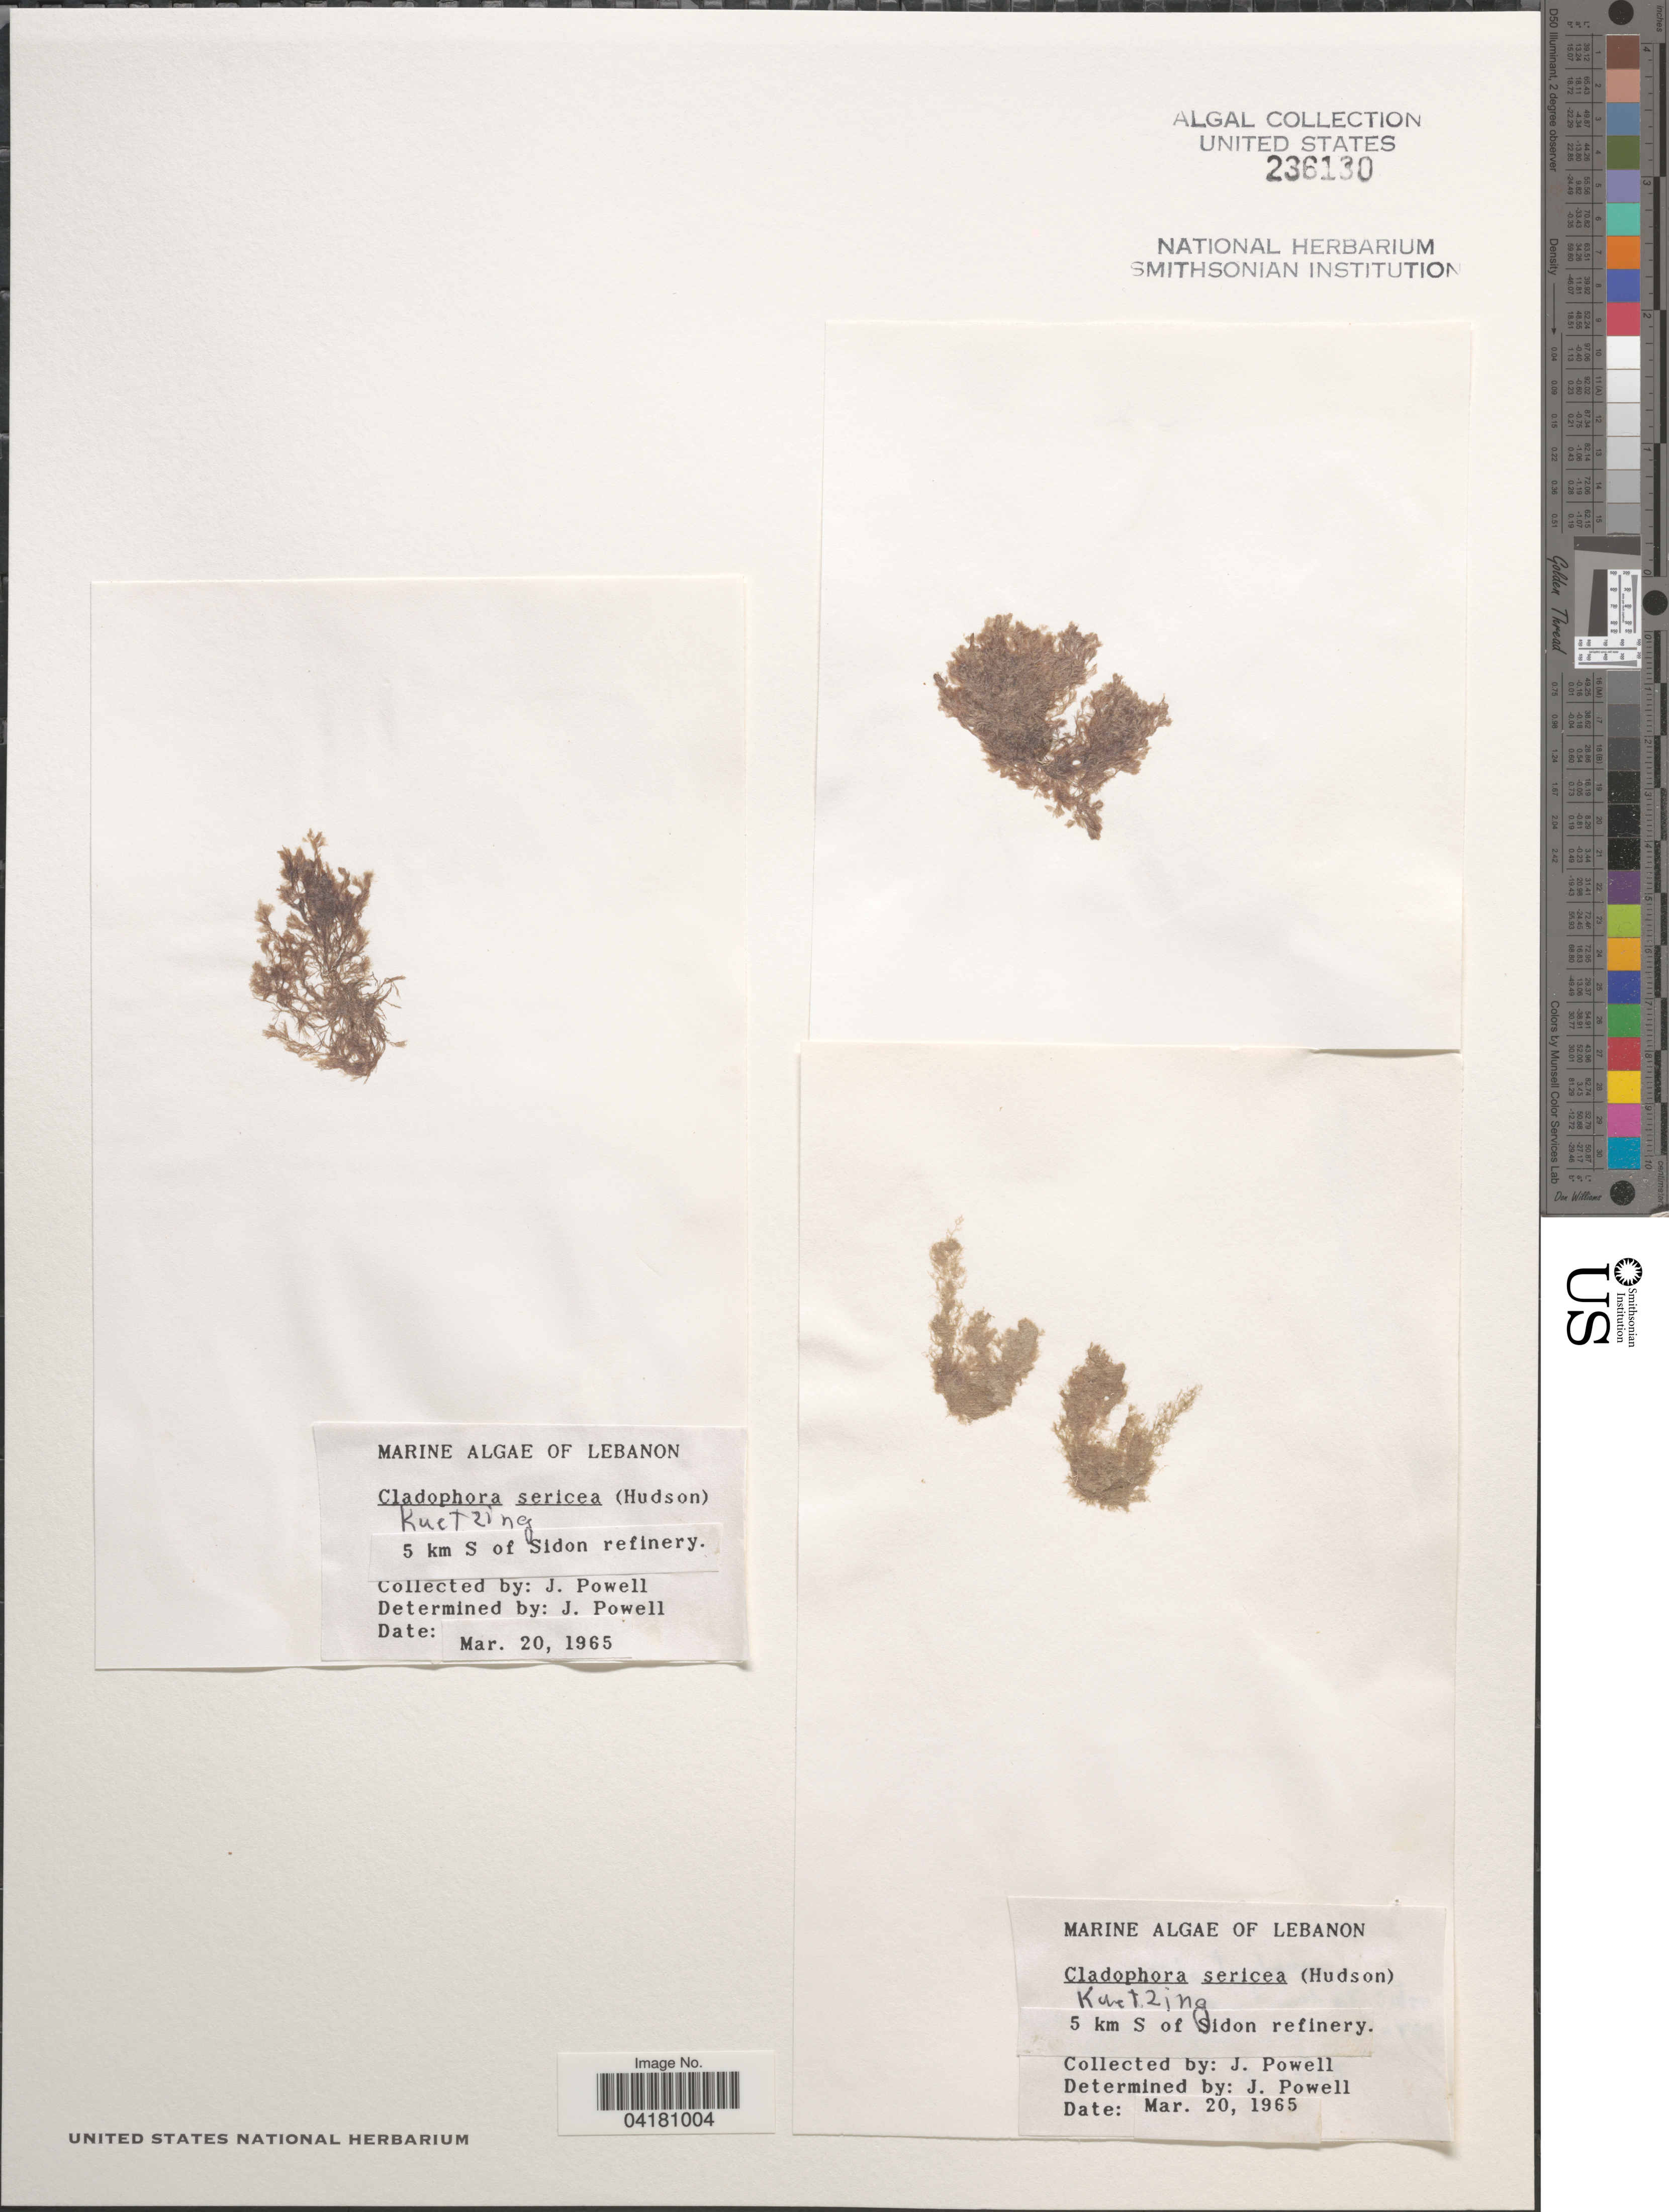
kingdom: Plantae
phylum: Chlorophyta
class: Ulvophyceae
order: Cladophorales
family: Cladophoraceae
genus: Cladophora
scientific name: Cladophora sericea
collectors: J. Powell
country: Lebanon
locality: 5 km S of Sidon refinery.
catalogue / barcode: US 236130